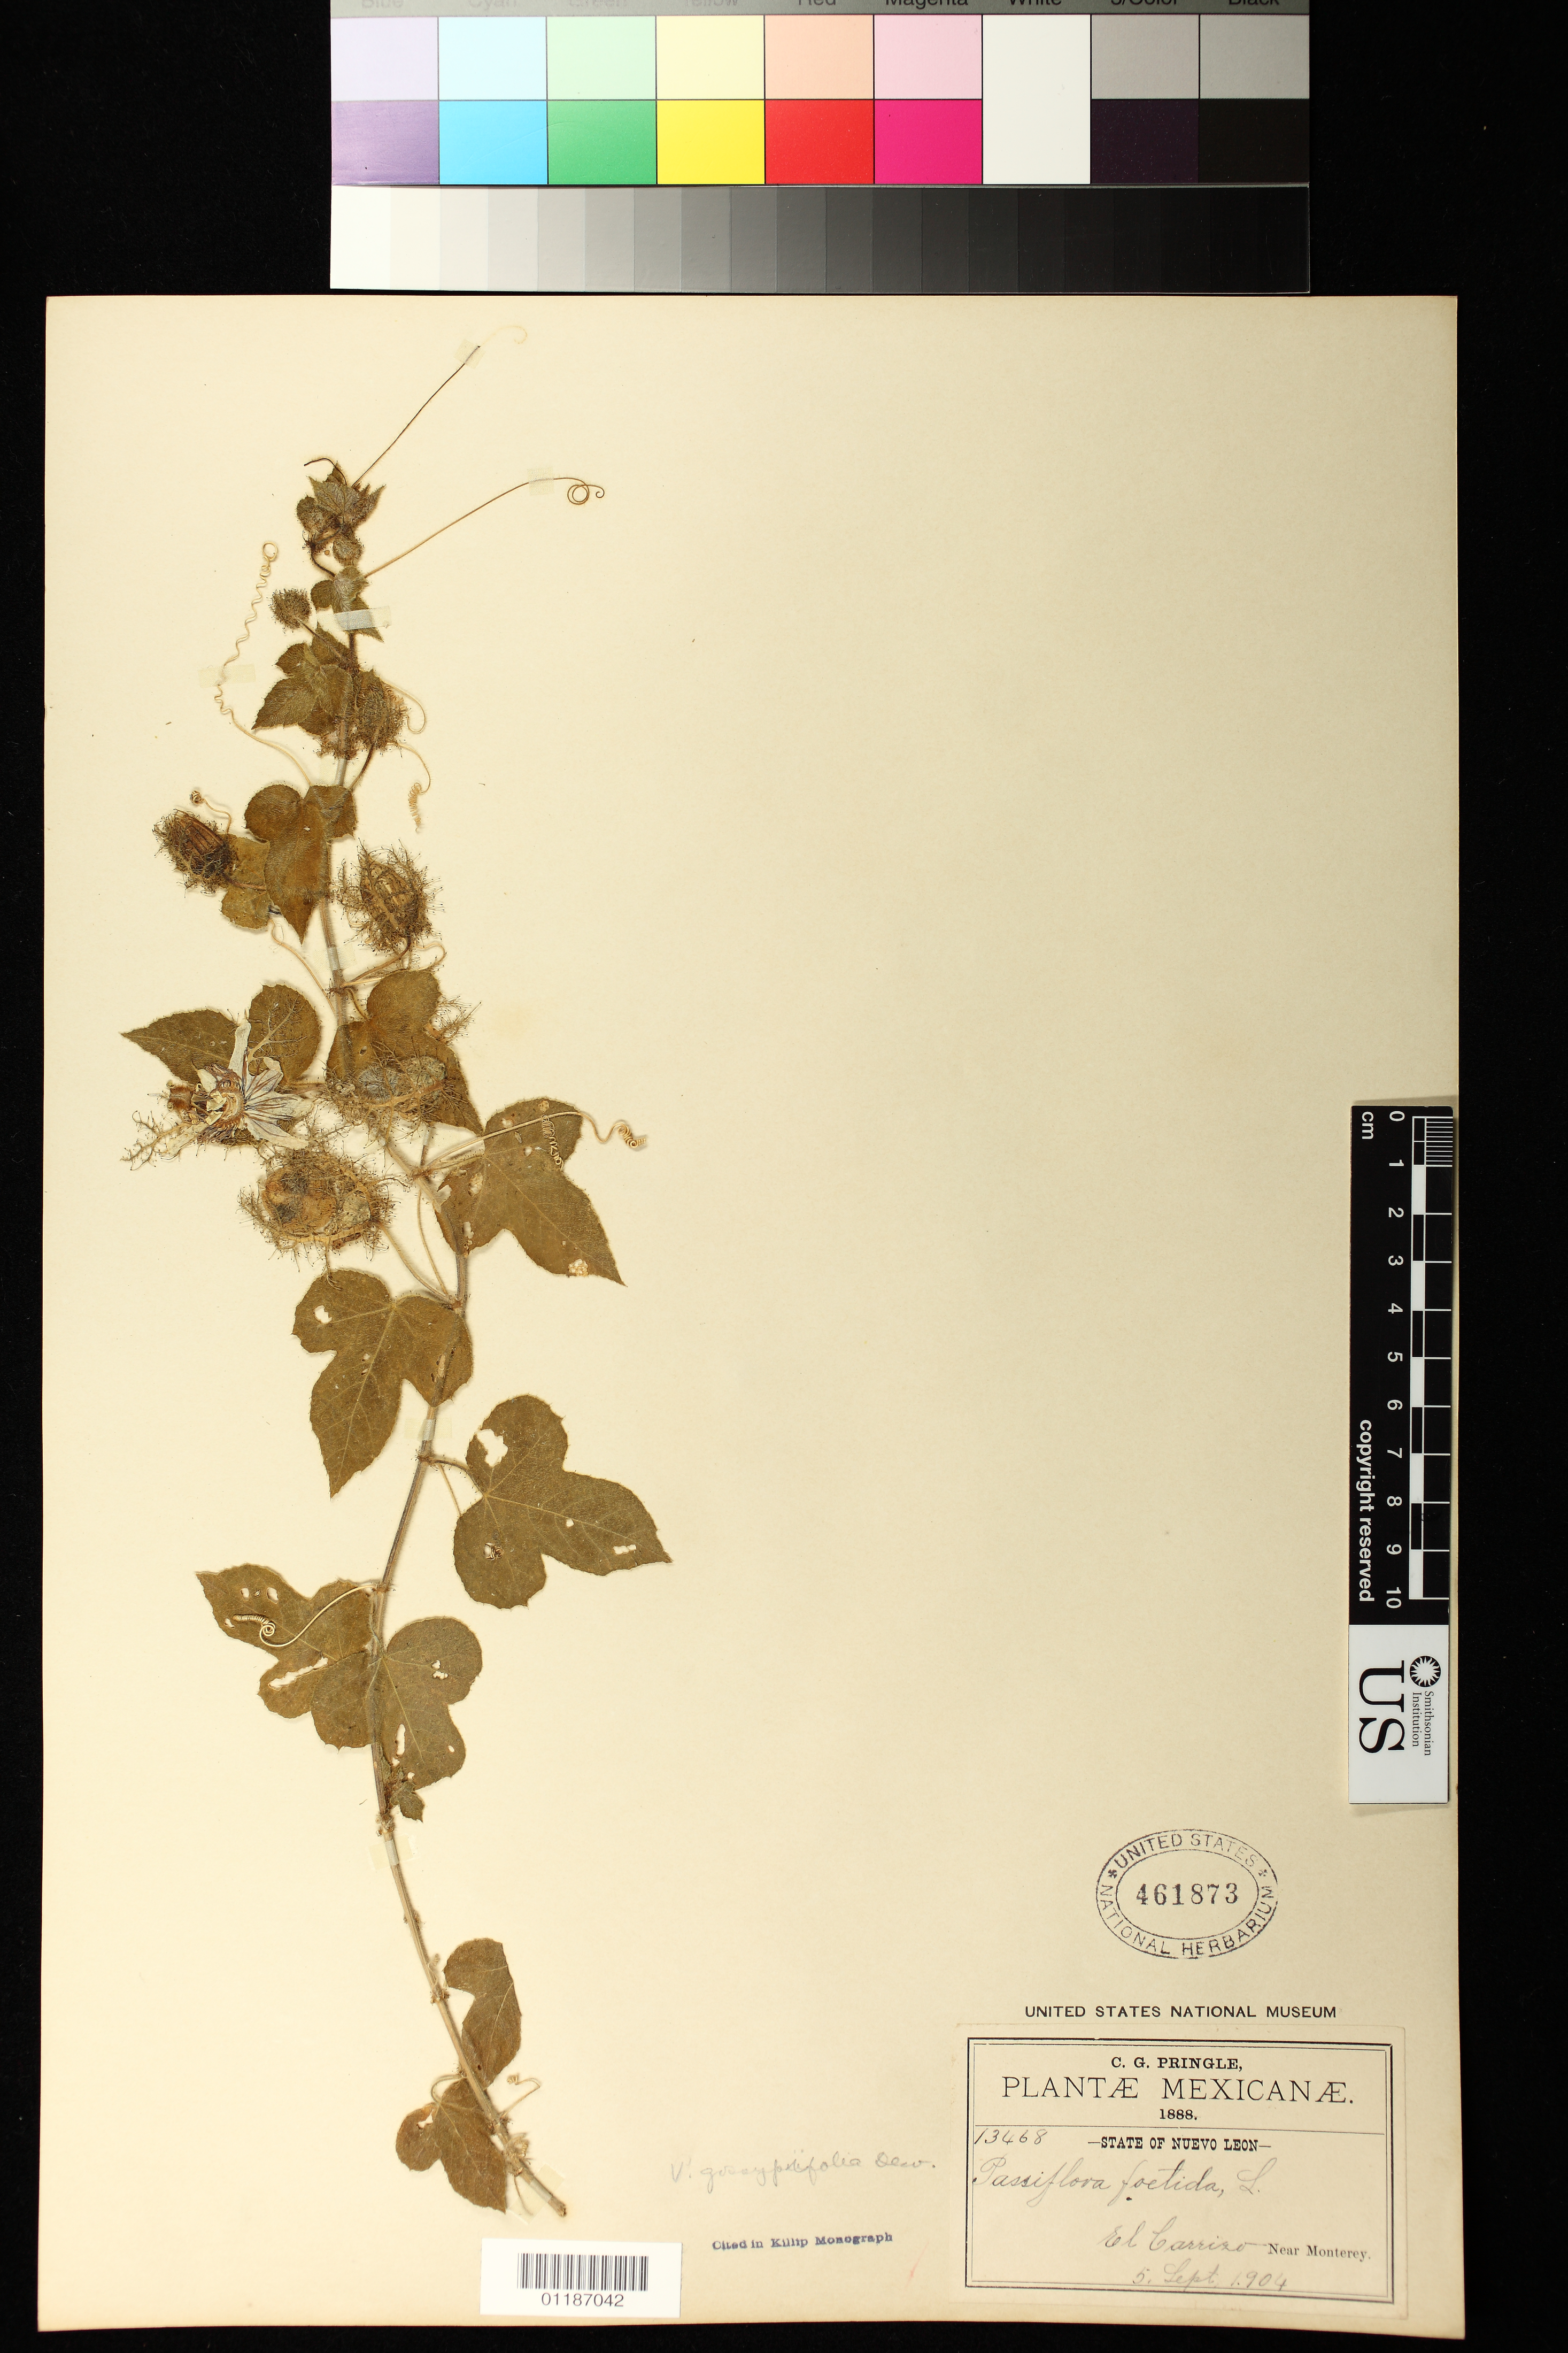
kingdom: Plantae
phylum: Tracheophyta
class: Magnoliopsida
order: Malpighiales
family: Passifloraceae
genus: Passiflora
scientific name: Passiflora foetida var. gossypiifolia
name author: (Desv.) Mast.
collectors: C. G. Pringle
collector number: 13468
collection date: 1904-09-05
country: Mexico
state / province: Nuevo León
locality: El Carriso near Monterrey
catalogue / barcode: US 461873